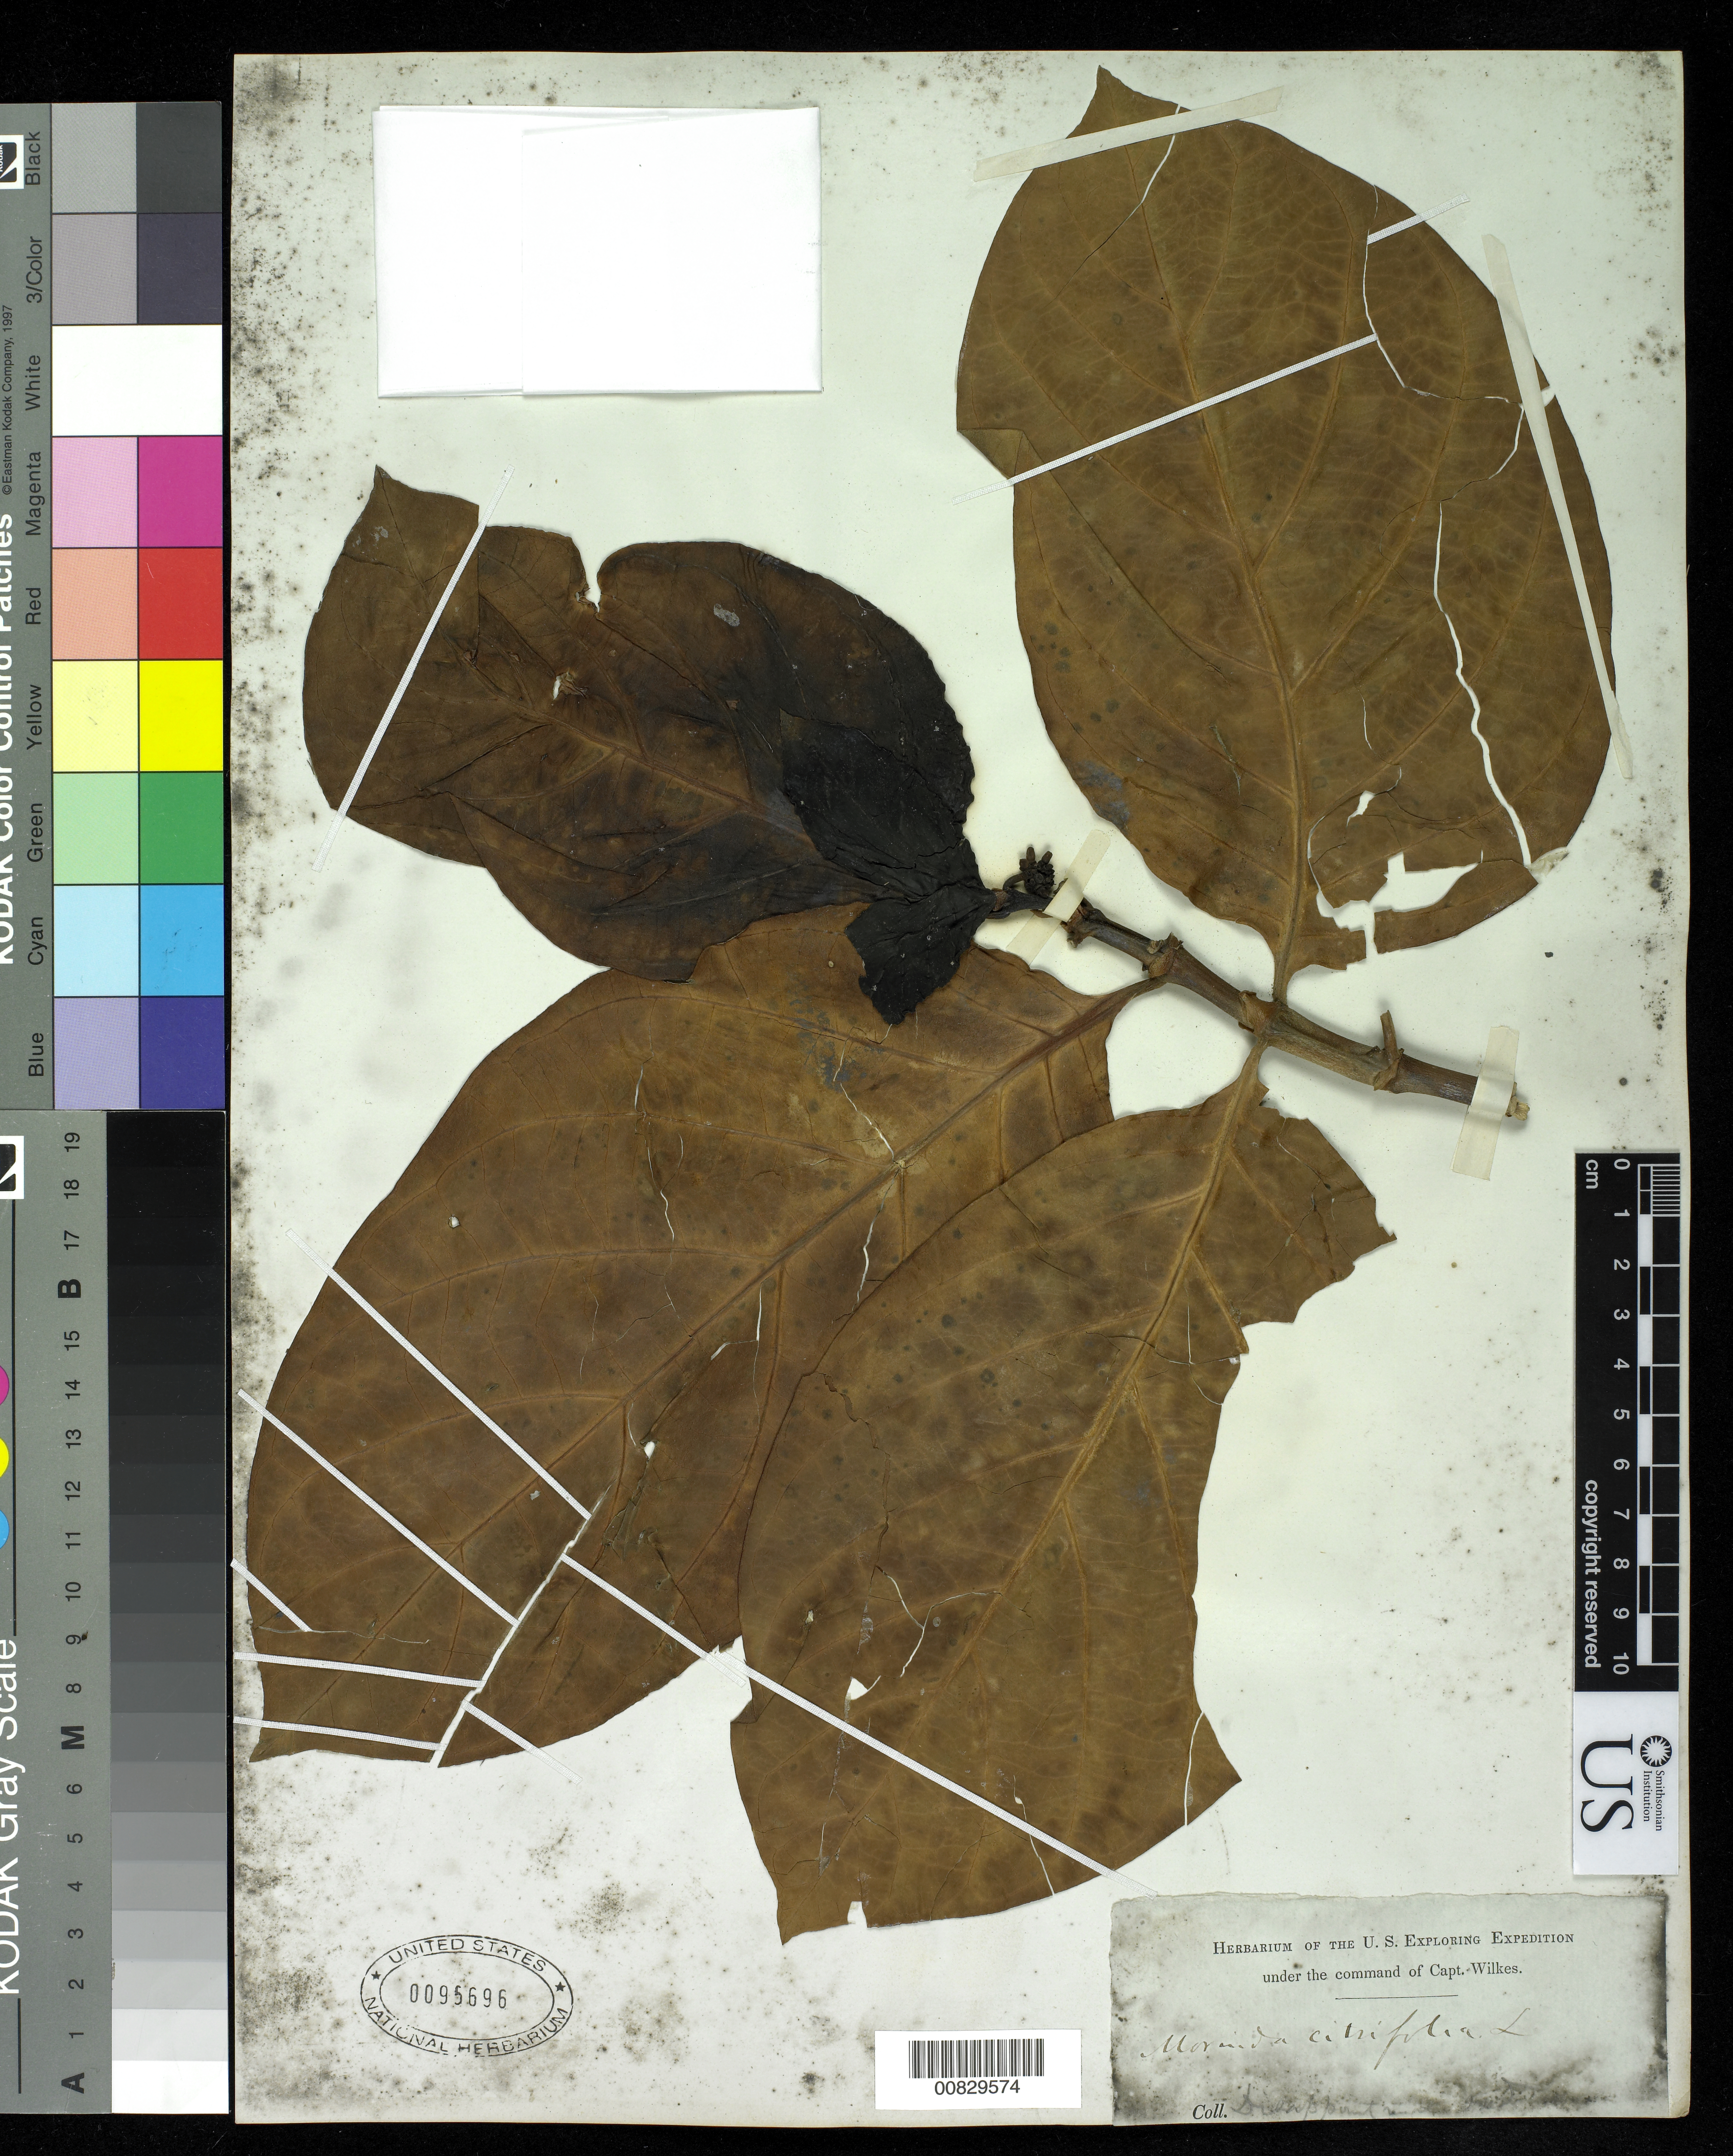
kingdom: Plantae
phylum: Tracheophyta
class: Magnoliopsida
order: Gentianales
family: Rubiaceae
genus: Morinda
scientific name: Morinda citrifolia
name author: L.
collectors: Wilkes Explor. Exped.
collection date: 1838/1842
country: French Polynesia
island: Napuka Atoll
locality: Disappointment [=Napuka Atoll]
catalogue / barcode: US 95696